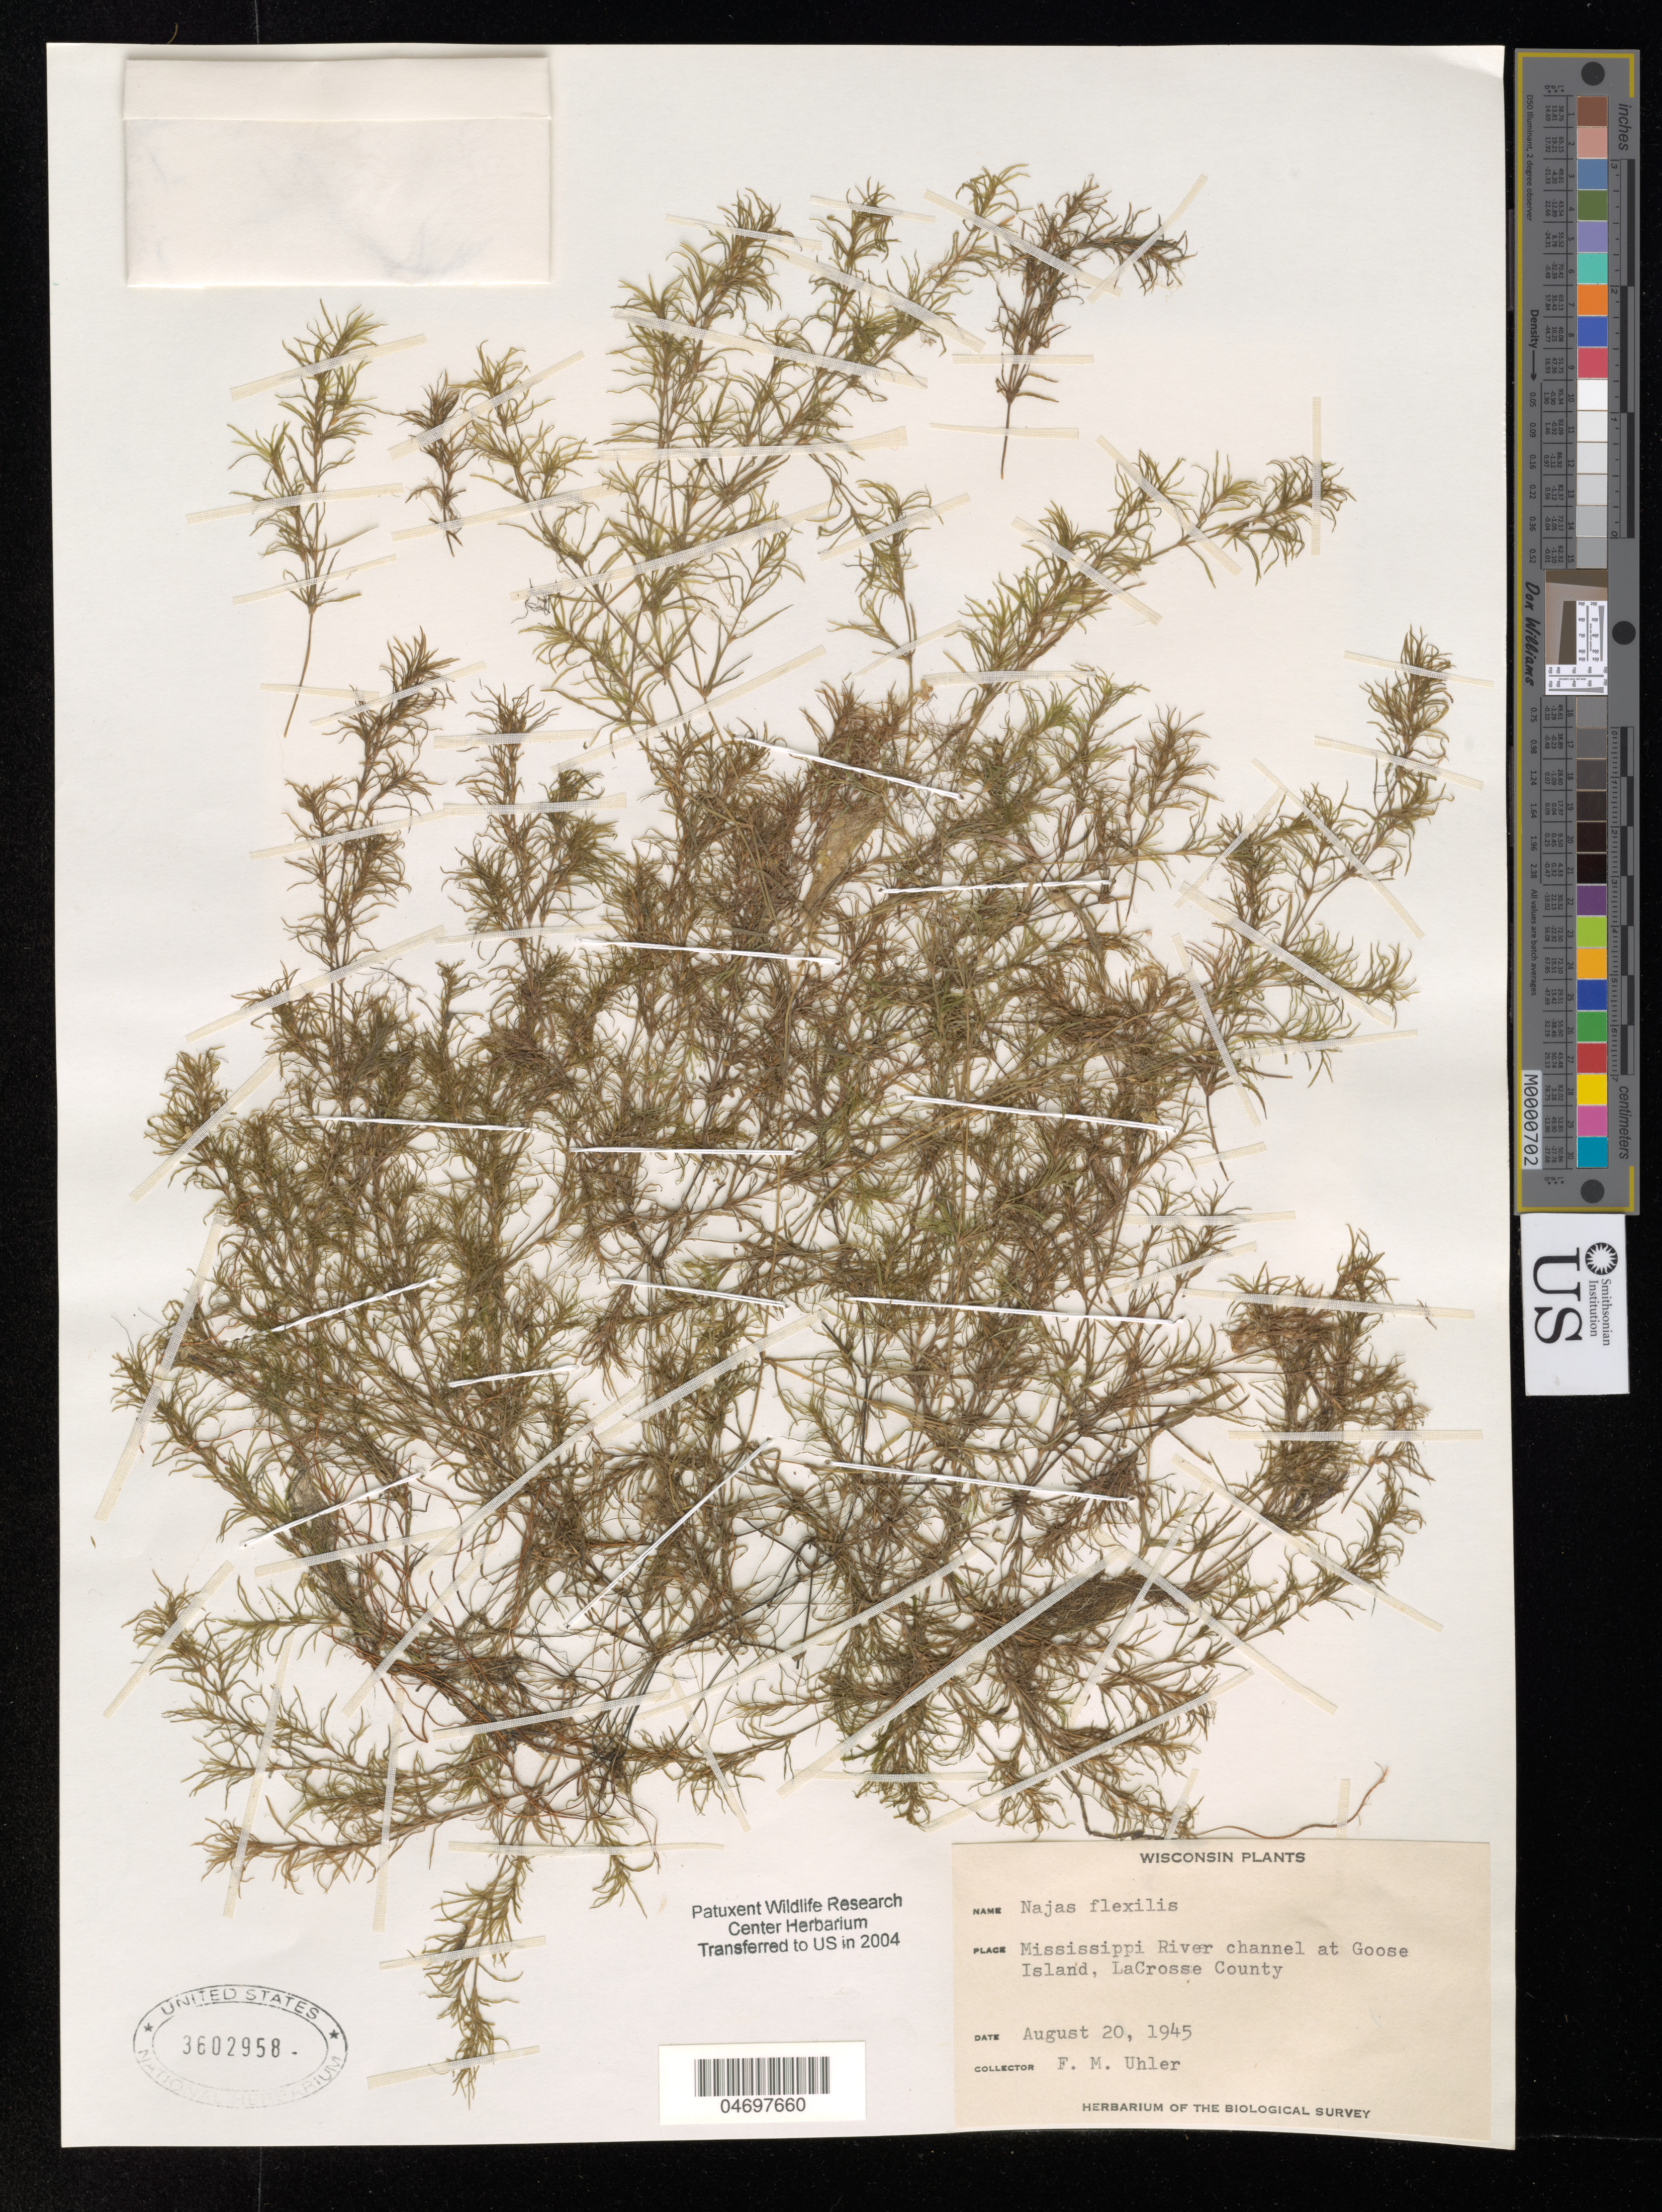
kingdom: Plantae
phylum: Tracheophyta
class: Liliopsida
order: Alismatales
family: Hydrocharitaceae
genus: Najas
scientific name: Najas flexilis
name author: (Willd.) Rostk. & Schmidt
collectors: F. Uhler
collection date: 1945-08-20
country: United States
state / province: Wisconsin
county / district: Lacrosse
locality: Mississippi River channel at Goose Island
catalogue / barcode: US 3602958